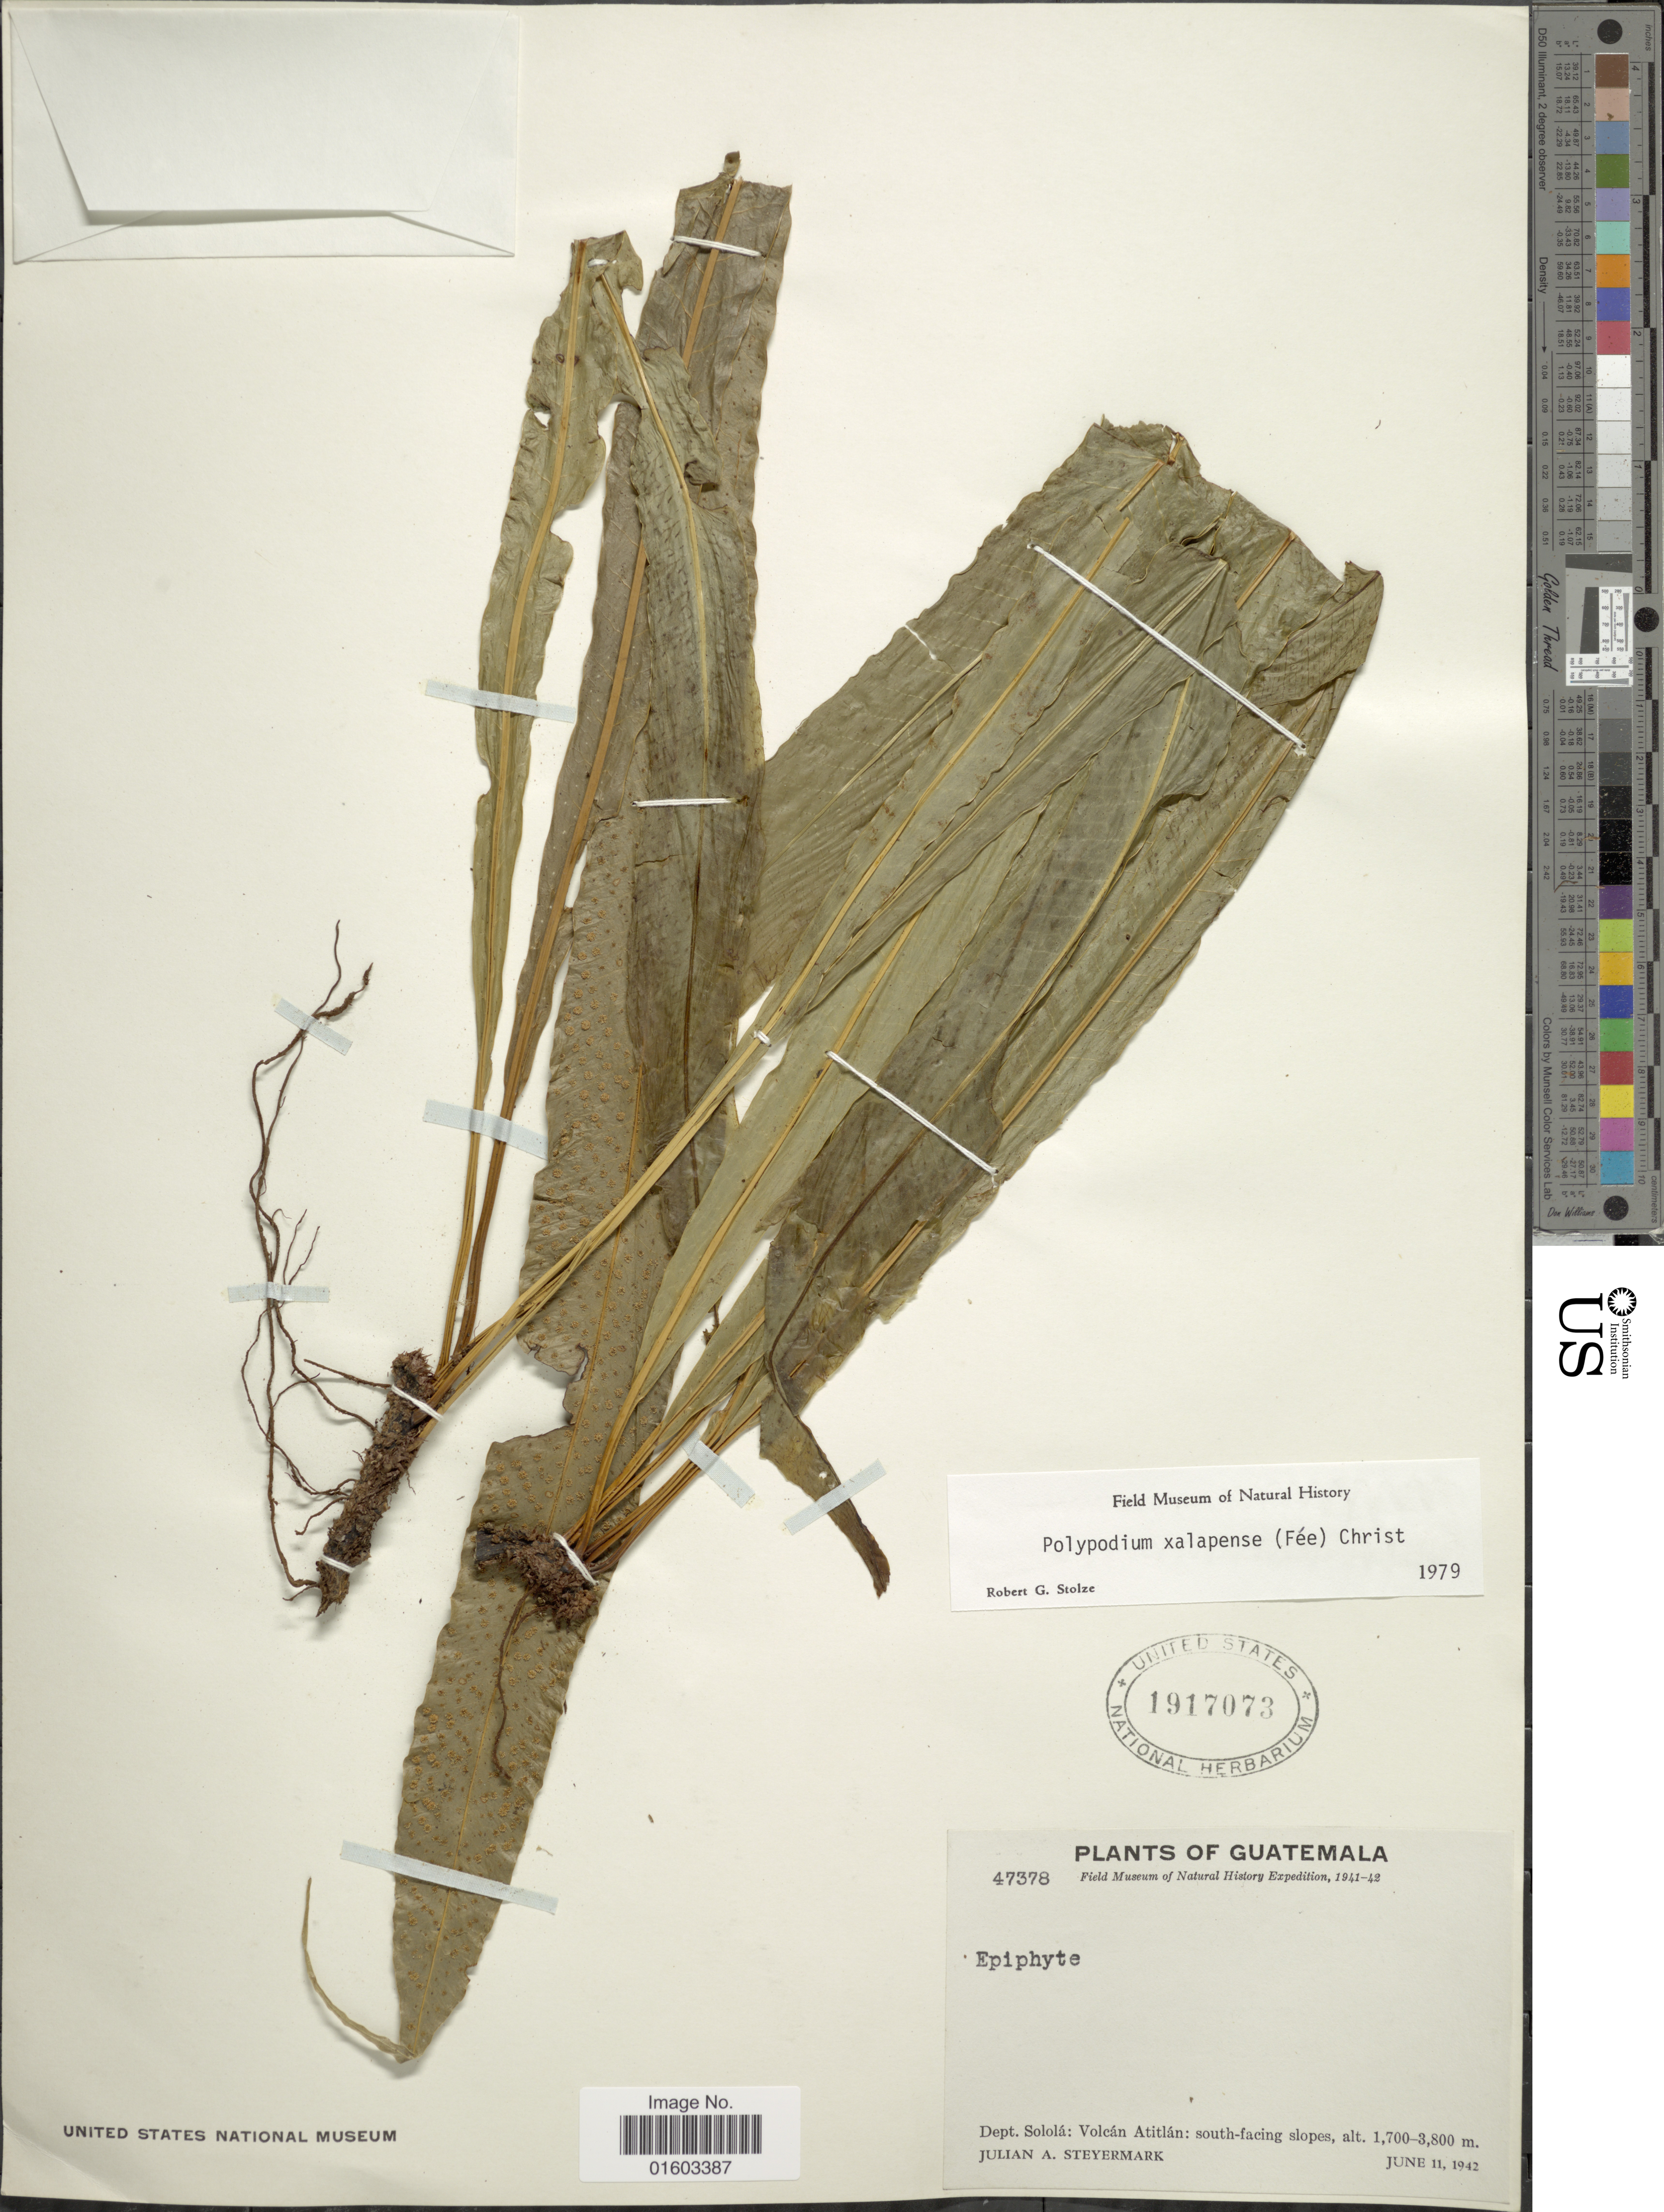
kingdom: Plantae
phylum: Tracheophyta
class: Polypodiopsida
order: Polypodiales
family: Polypodiaceae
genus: Campyloneurum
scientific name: Campyloneurum xalapense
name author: Fée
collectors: J. Steyermark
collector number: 47378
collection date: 1942-06-11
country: Guatemala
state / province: Sololá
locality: Volcan Atitlan: south-facing slopes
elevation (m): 1700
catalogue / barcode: US 1917073